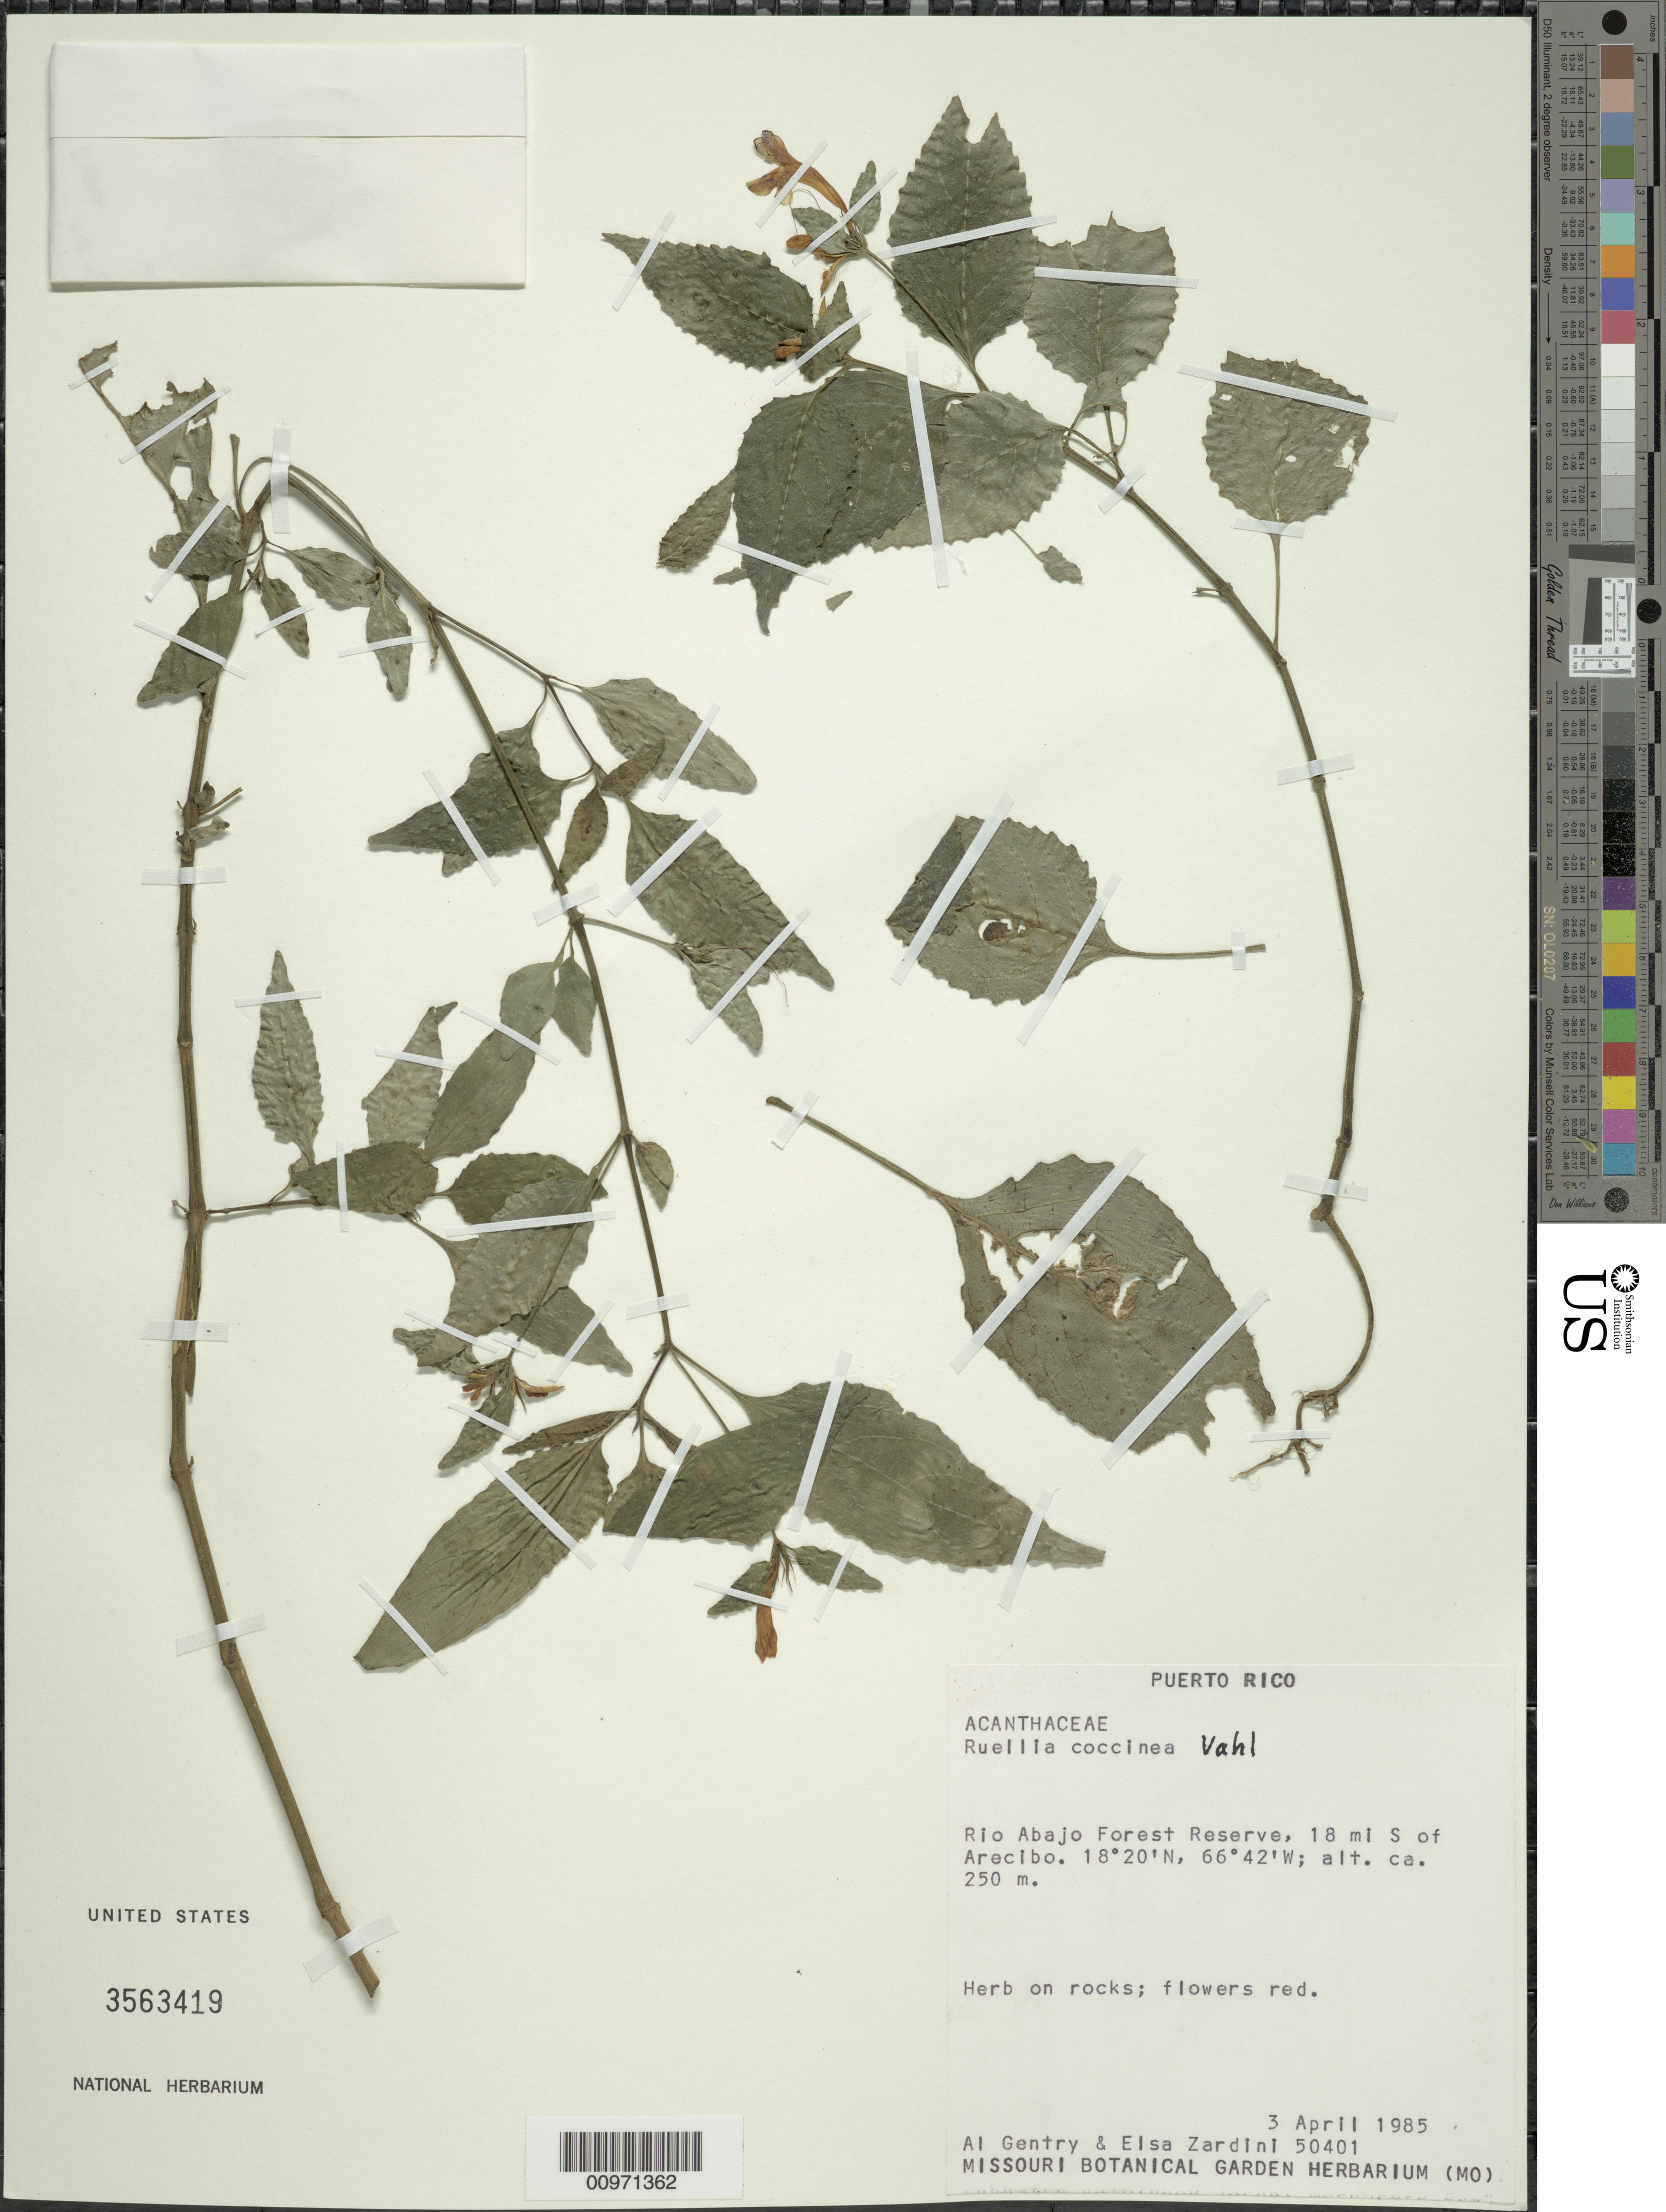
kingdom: Plantae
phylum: Tracheophyta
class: Magnoliopsida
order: Lamiales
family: Acanthaceae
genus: Ruellia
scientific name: Ruellia coccinea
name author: (L.) Vahl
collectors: A. H. Gentry & E. M. Zardini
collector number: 50401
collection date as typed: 03 Apr 1985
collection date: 1985-04-03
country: Puerto Rico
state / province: Arecibo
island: Puerto Rico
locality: Rio Abajo Forest Reserve, 18 mi S of Arecibo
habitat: On rocks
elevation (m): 250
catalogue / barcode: US 3563419